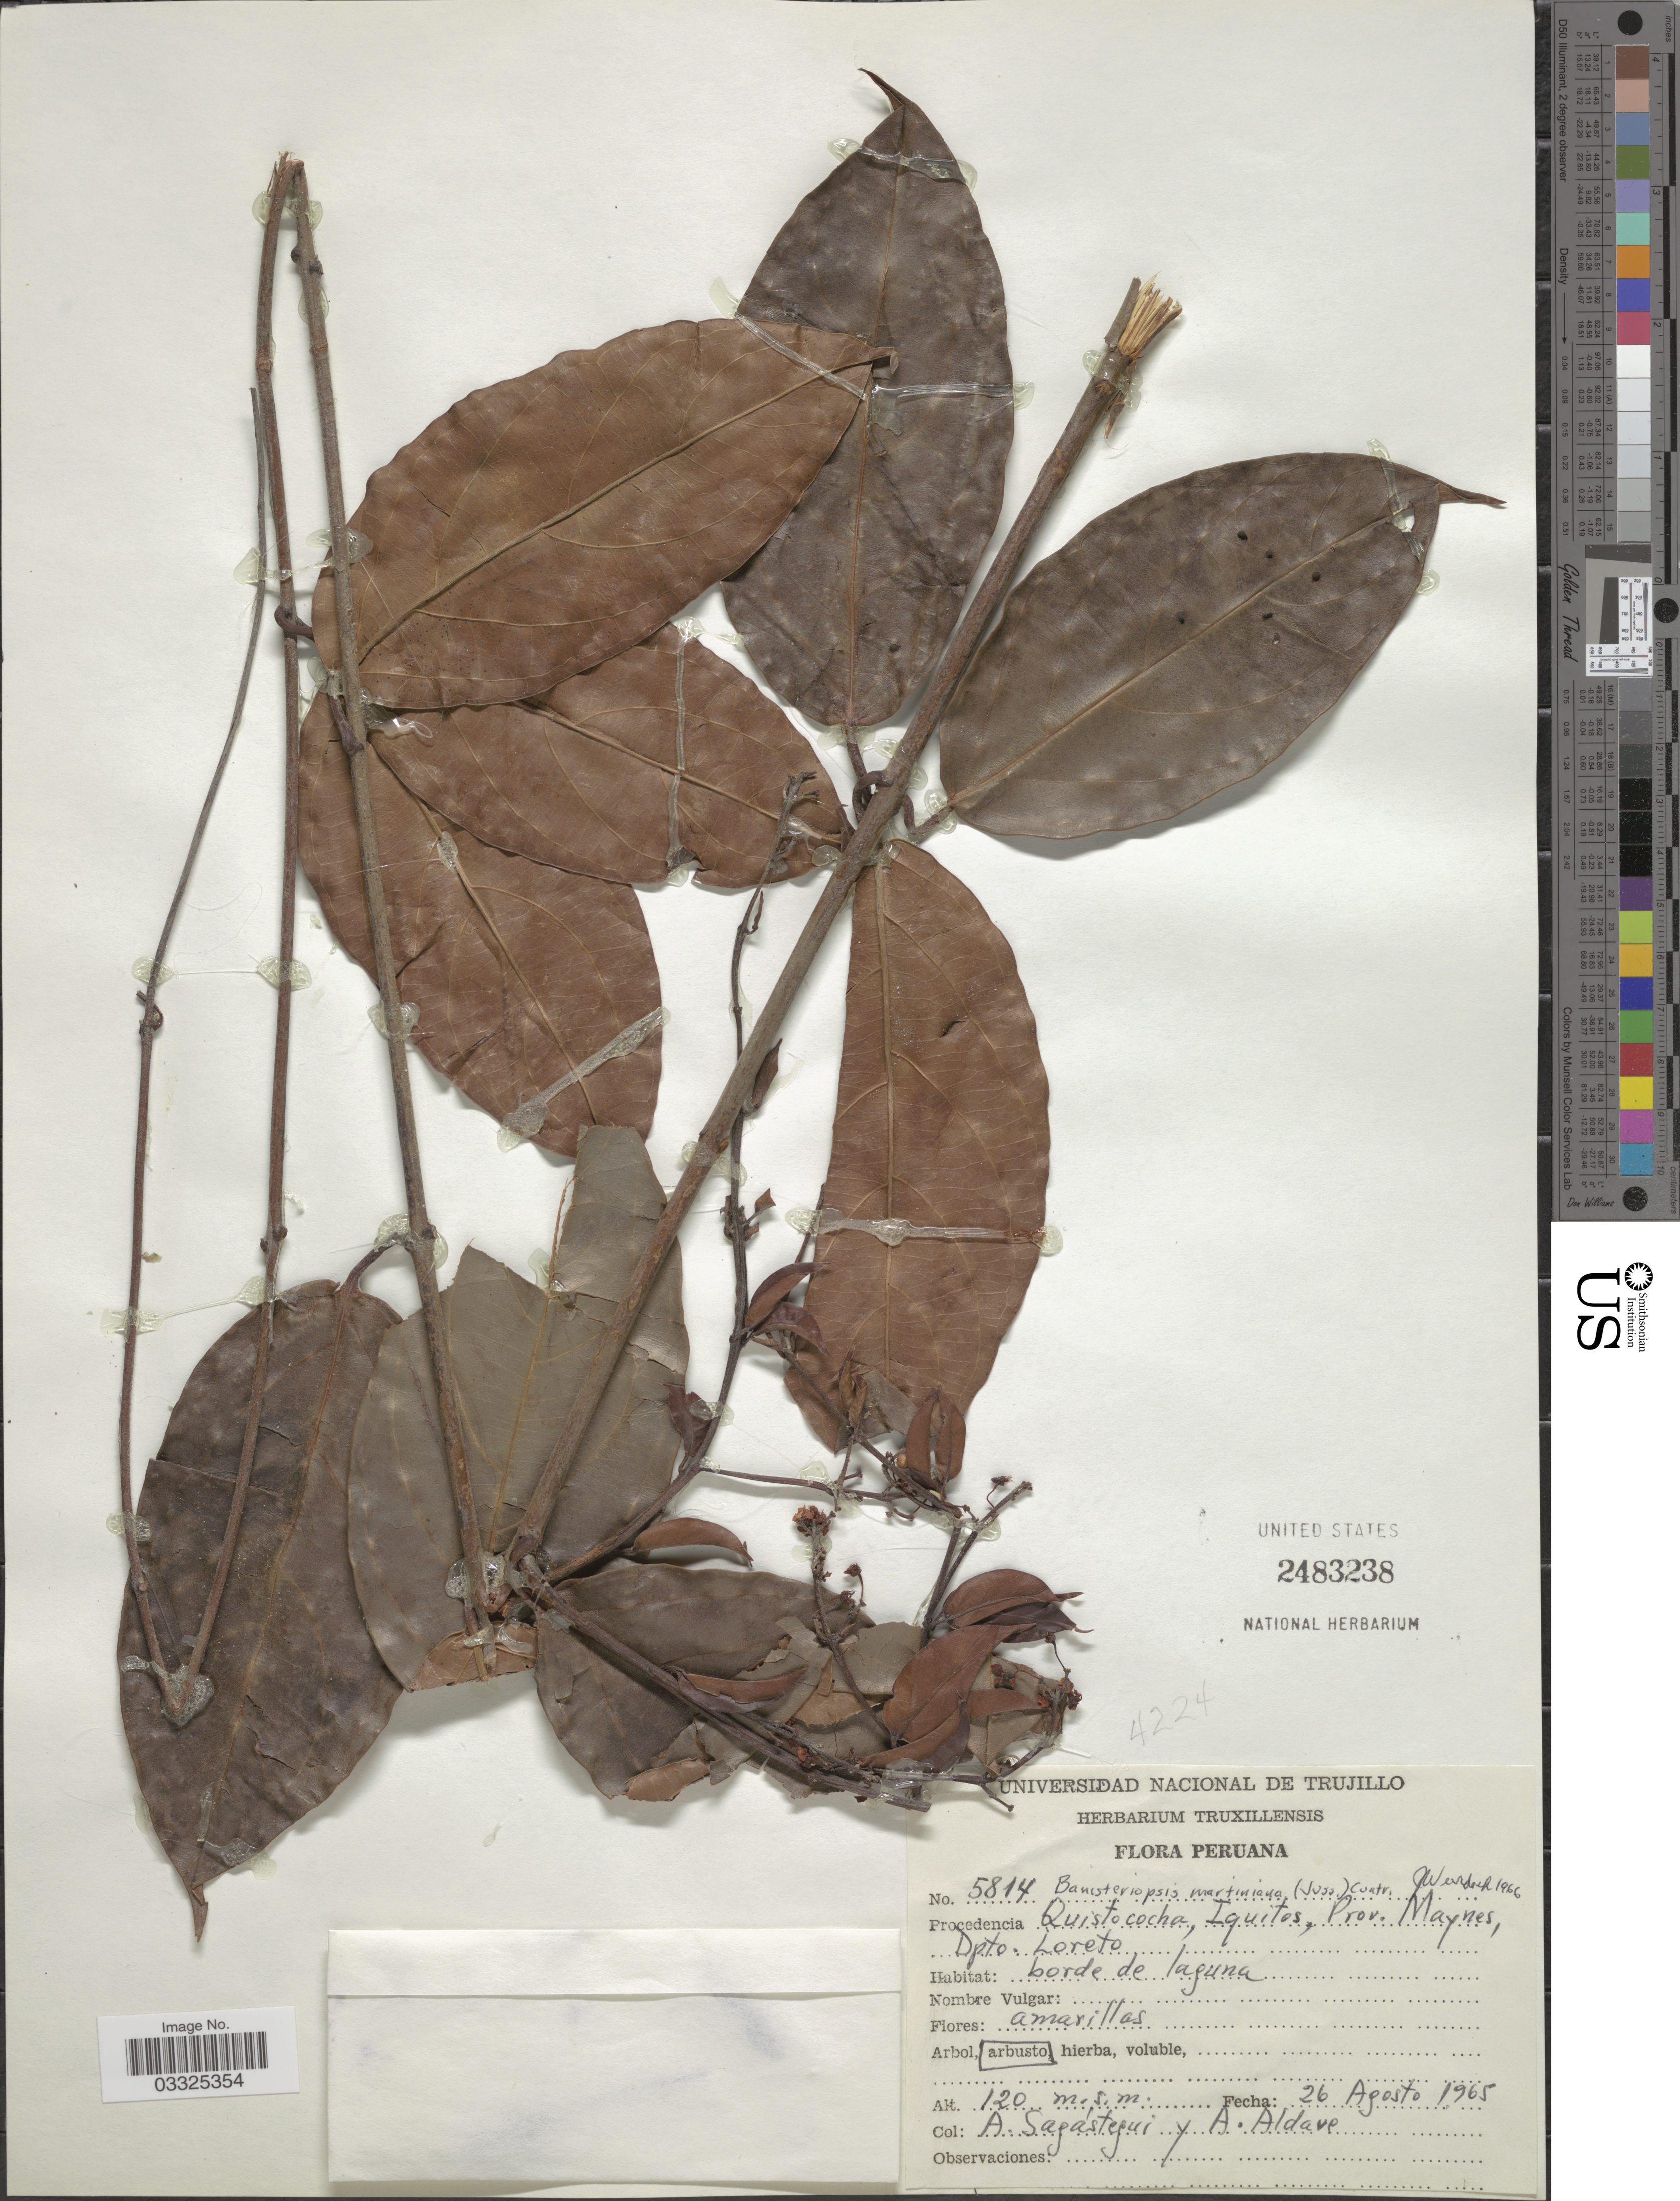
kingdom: Plantae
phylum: Tracheophyta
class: Magnoliopsida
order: Malpighiales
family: Malpighiaceae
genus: Banisteriopsis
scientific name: Banisteriopsis martiniana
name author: (A. Juss.) Cuatrec.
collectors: A. Sagastegui & A. Aldave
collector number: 5814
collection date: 1965-08-26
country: Peru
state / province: Loreto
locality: Procedencia Quistococha, Iquitos, Prov. Maynas, Dpto. Loreto.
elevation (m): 120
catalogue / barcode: US 2483238